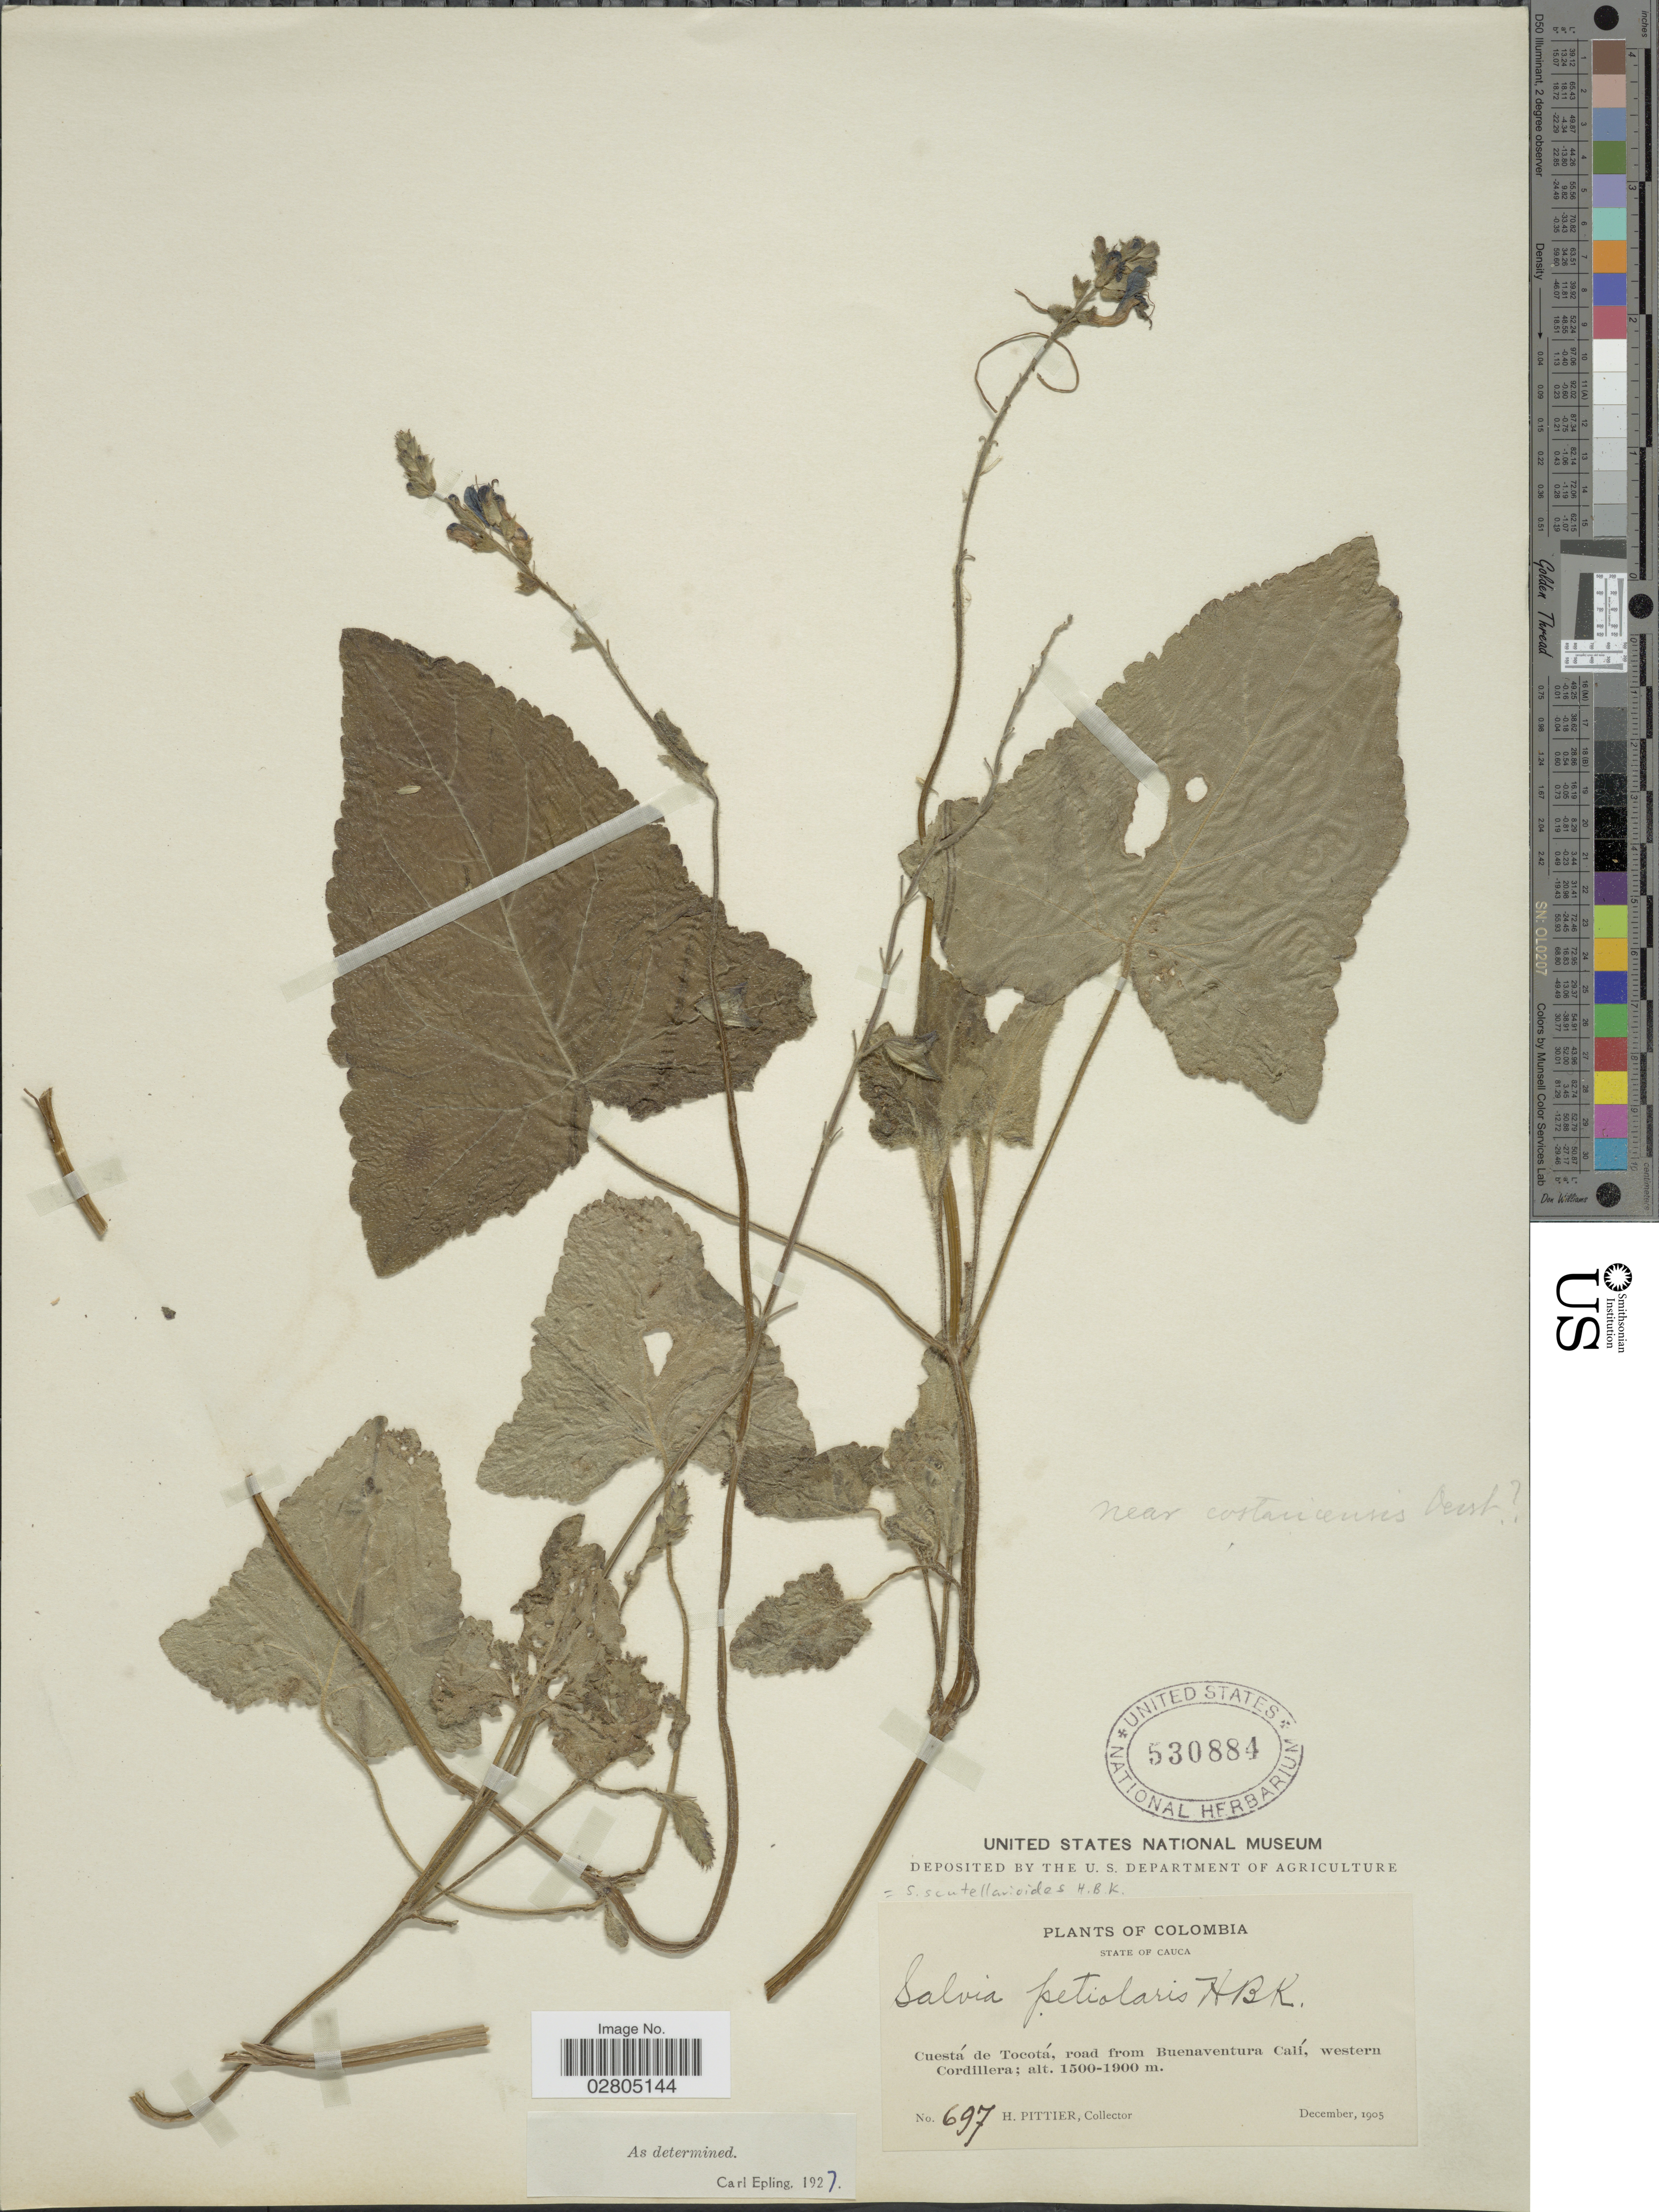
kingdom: Plantae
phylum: Tracheophyta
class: Magnoliopsida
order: Lamiales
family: Lamiaceae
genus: Salvia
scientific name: Salvia scutellarioides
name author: Kunth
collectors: H. F. Pittier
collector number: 697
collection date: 1905-12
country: Colombia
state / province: Cauca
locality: Cuestá de Tocotá, road from Buenaventura Calí, western Cordillera.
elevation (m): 1500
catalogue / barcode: US 530884